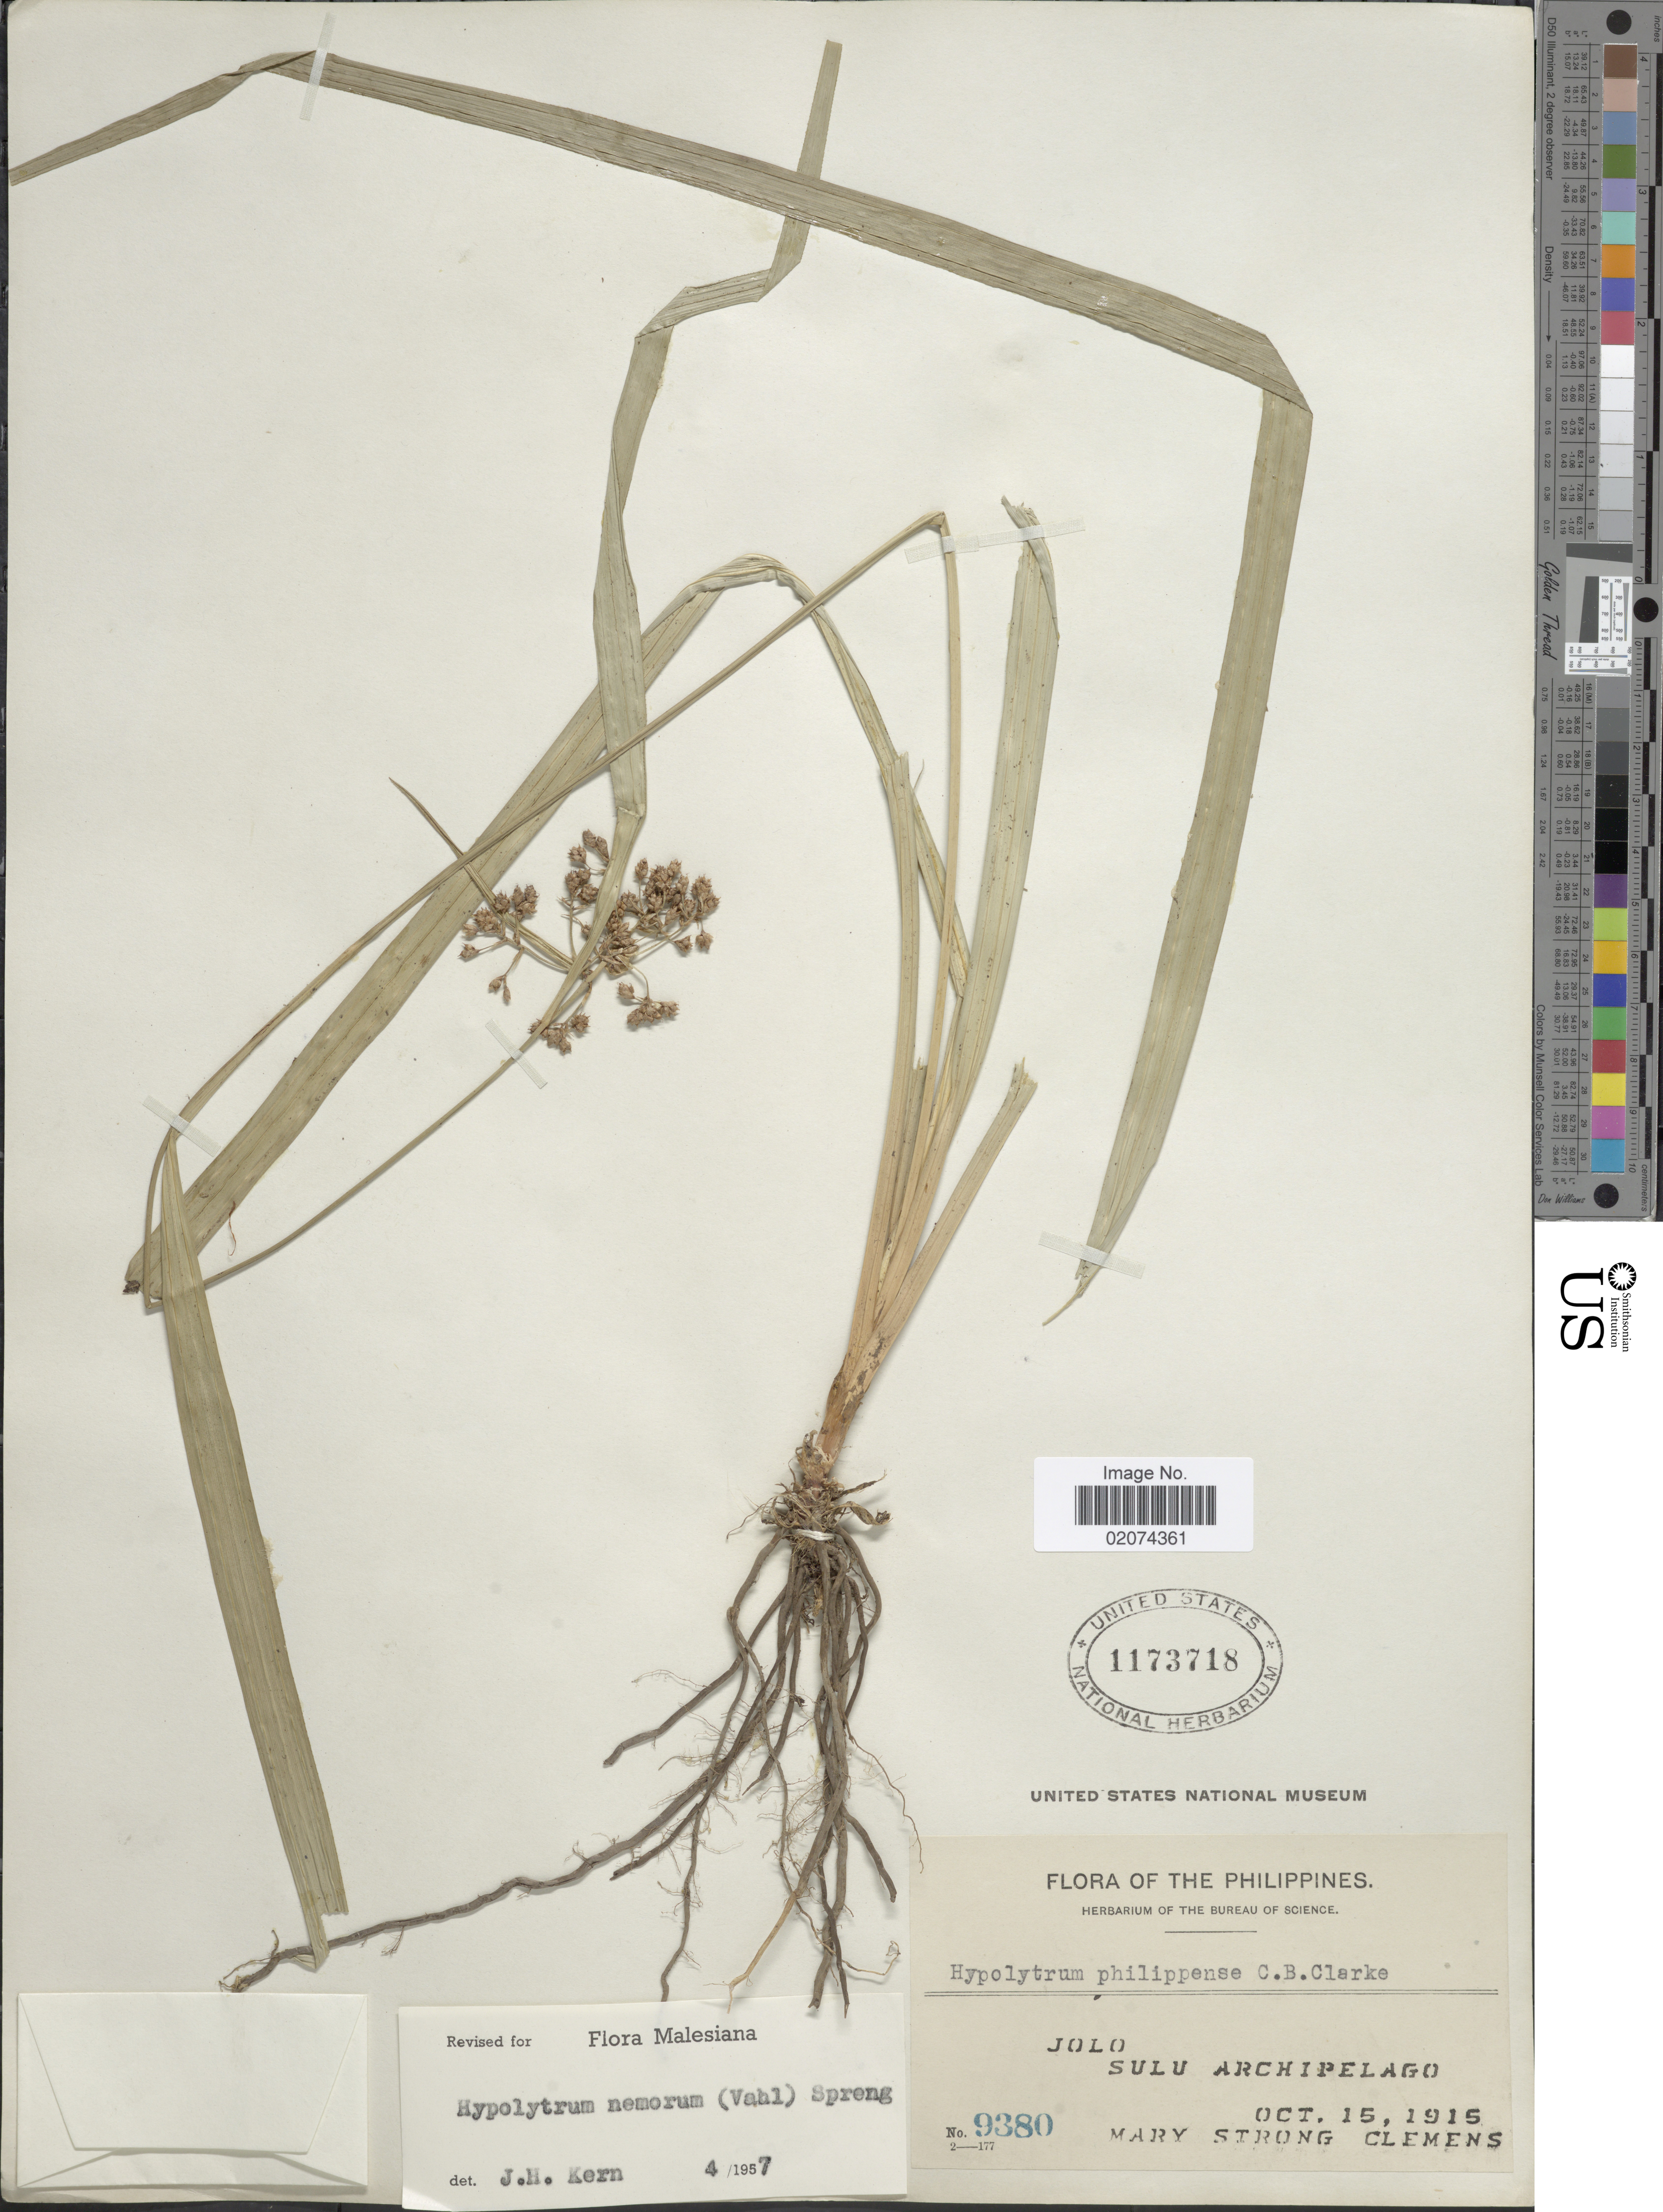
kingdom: Plantae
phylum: Tracheophyta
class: Liliopsida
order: Poales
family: Cyperaceae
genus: Hypolytrum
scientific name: Hypolytrum nemorum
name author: (Vahl) Spreng.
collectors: M. S. Clemens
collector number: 9380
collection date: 1915-10-15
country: Philippines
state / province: Muslim Mindanao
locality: Jolo, Sulu Archipelago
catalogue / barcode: US 1173718